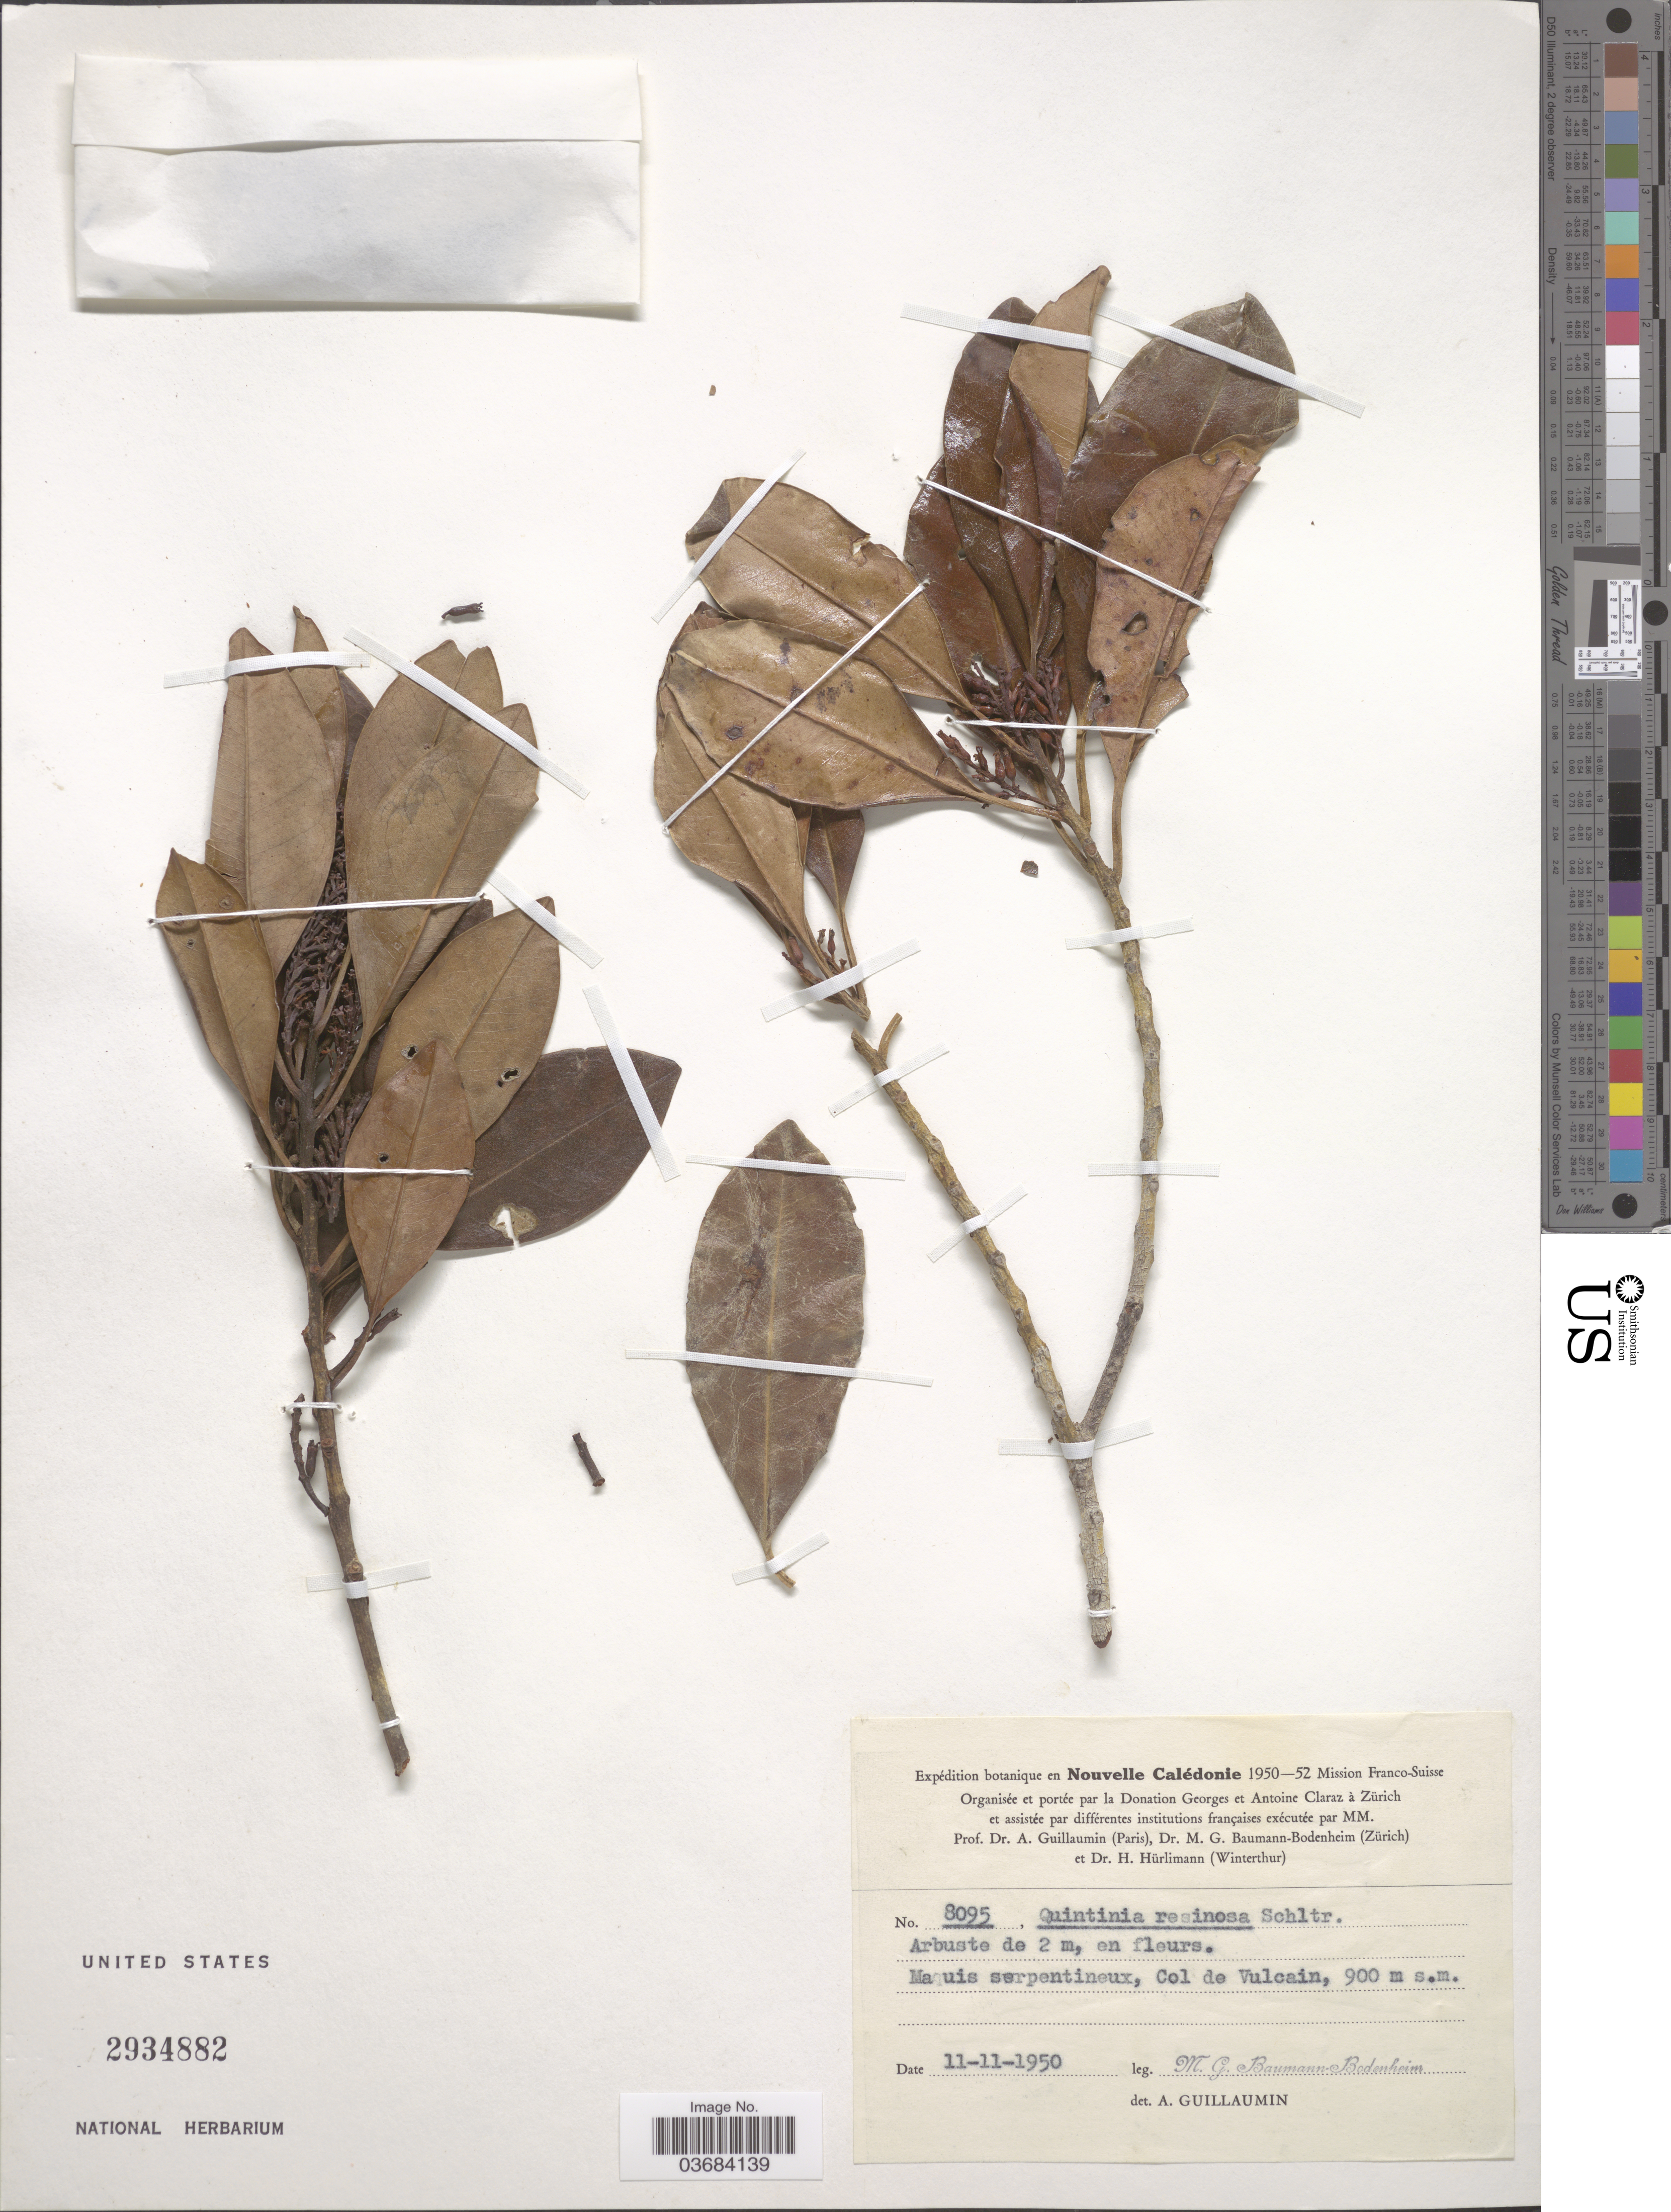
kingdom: Plantae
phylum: Tracheophyta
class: Magnoliopsida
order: Paracryphiales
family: Paracryphiaceae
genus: Quintinia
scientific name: Quintinia resinosa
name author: (Schltr.) Schltr.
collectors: M. G. Baumann-Bodenheim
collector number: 8095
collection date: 1950-11-11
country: New Caledonia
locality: Expédition botanique en Nouvelle Calédonie 1950-52 Mission Franco-Suisse. Maquis serpentineux, Col de Vulcain.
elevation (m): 900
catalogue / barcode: US 2934882